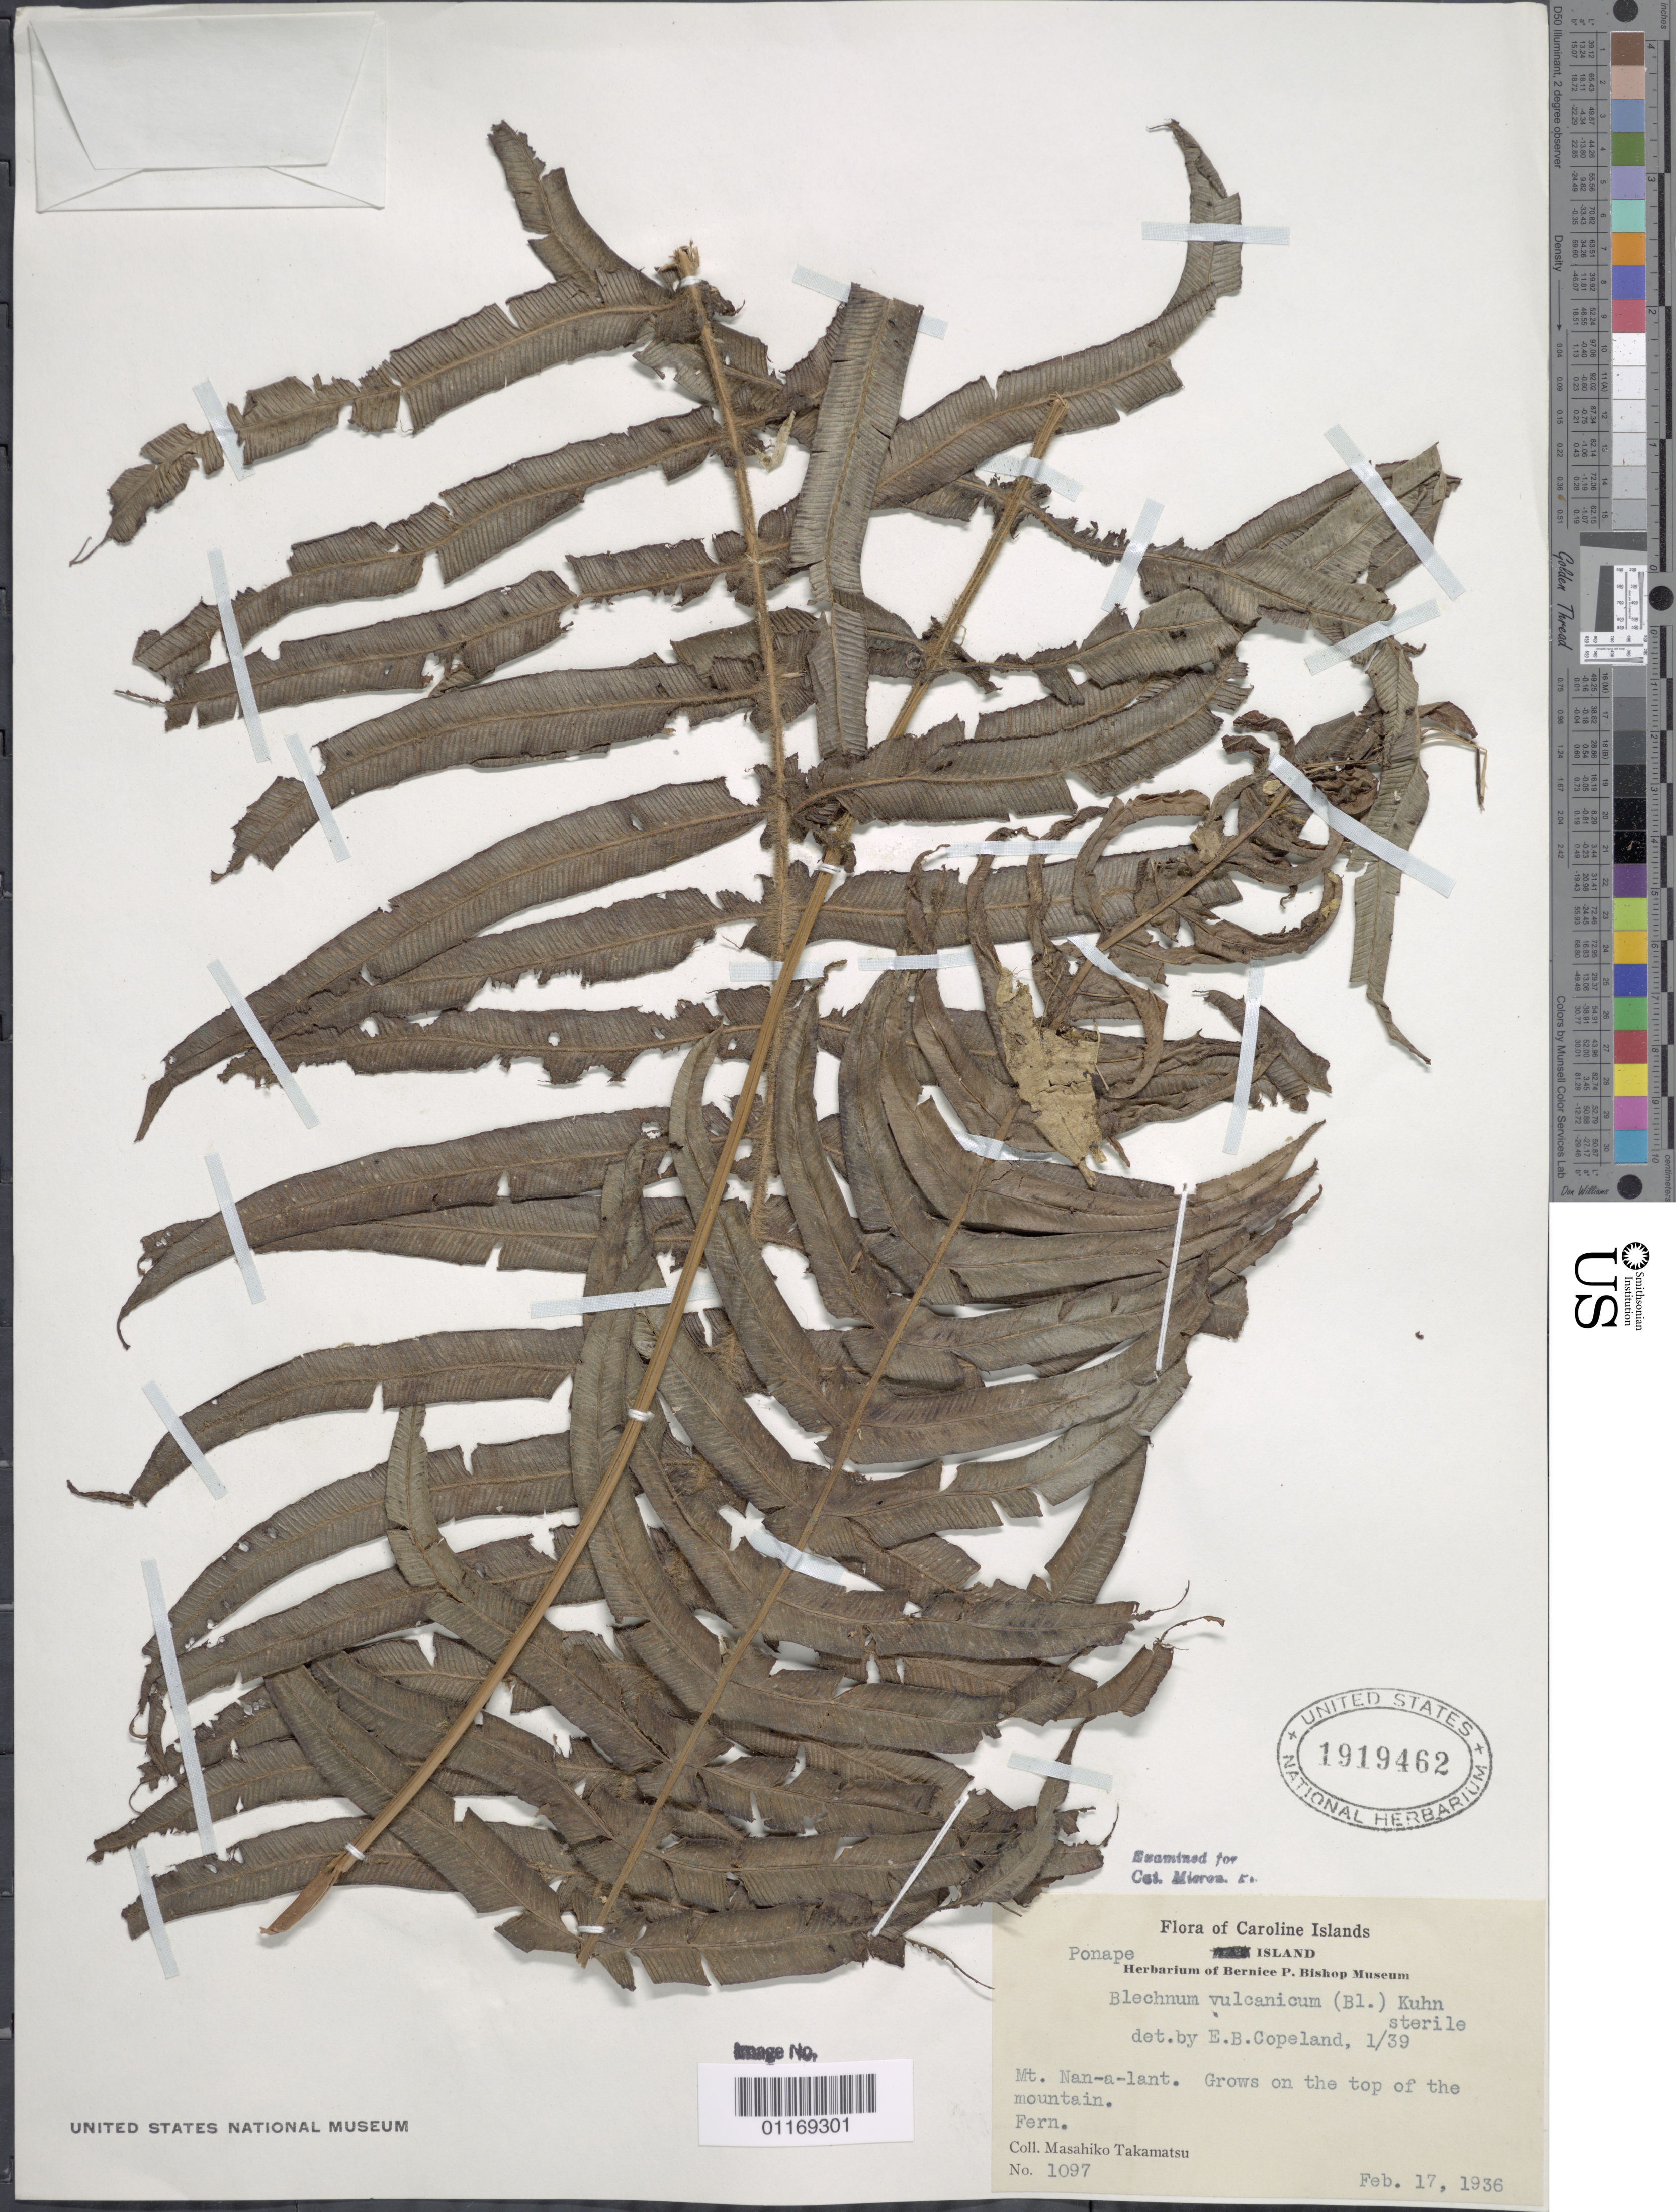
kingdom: Plantae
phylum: Tracheophyta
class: Polypodiopsida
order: Polypodiales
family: Blechnaceae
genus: Blechnum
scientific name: Blechnum vulcanicum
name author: (Blume) Kuhn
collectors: M. Takamatsu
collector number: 1097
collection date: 1936-02-17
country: Micronesia, Federated States of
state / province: Pohnpei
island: Pohnpei [Ponape]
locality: Mt. Nan-a-lant.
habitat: Top of mountain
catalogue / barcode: US 1919462